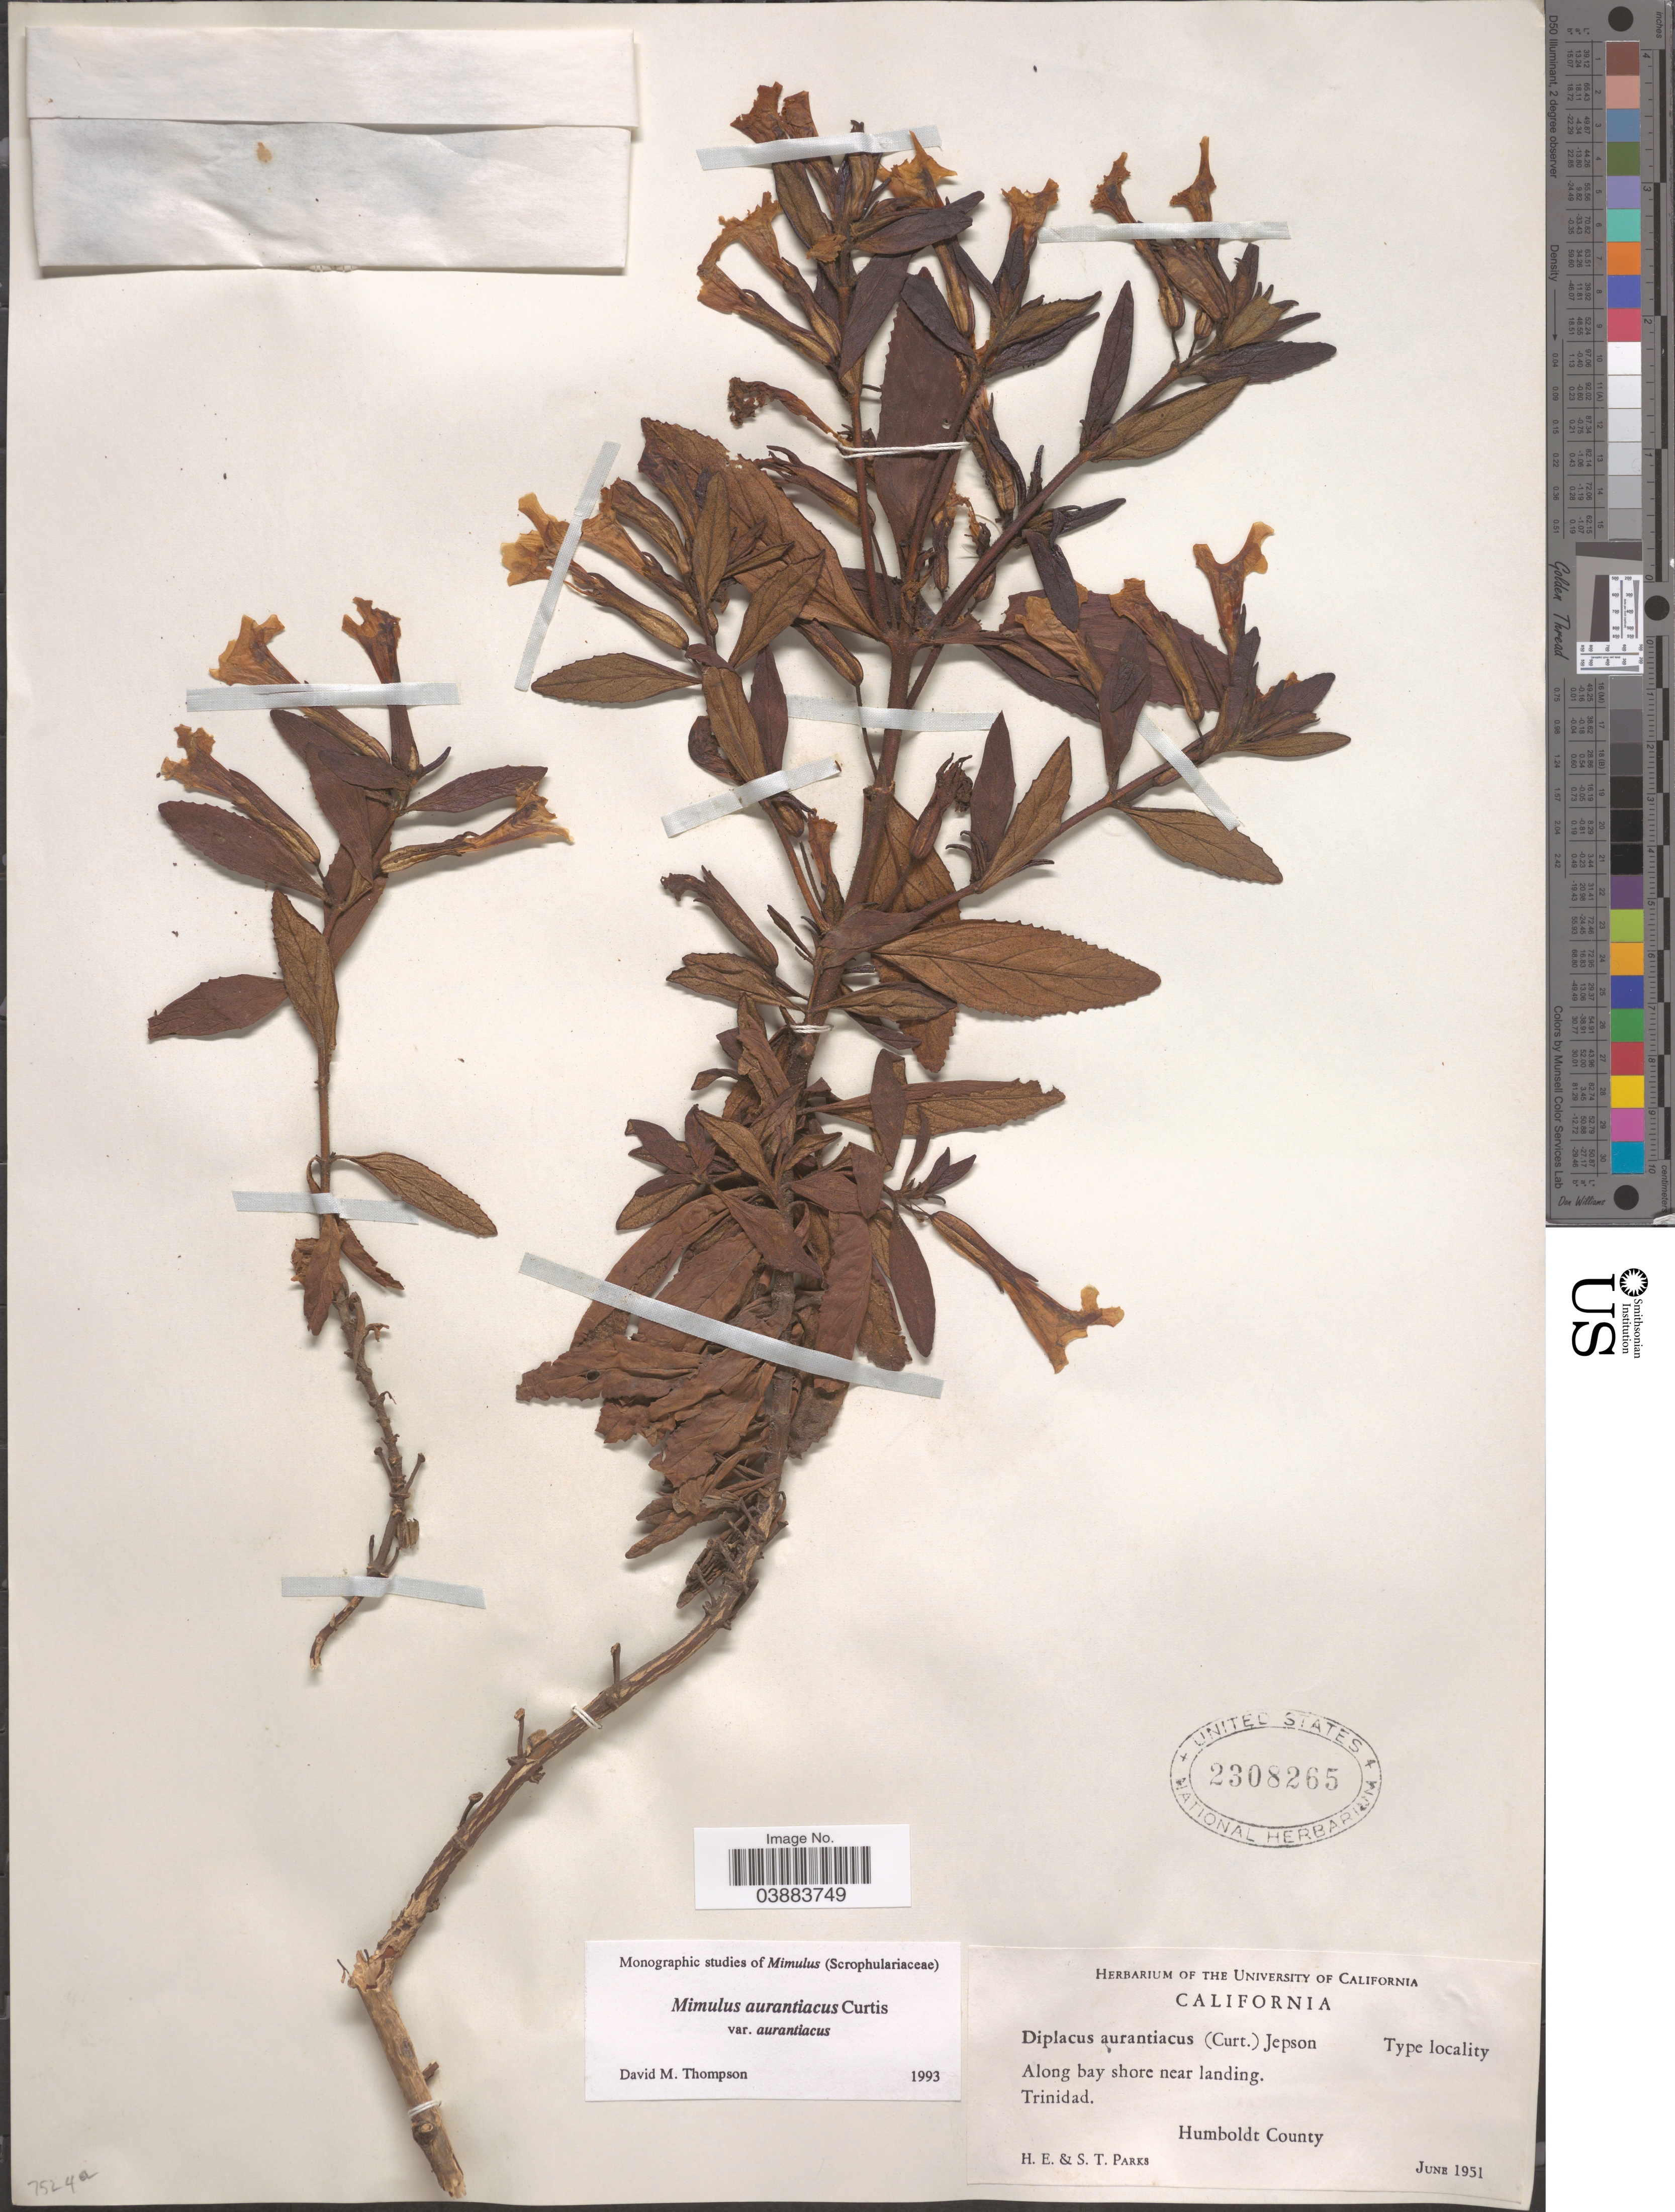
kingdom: Plantae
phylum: Tracheophyta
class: Magnoliopsida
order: Lamiales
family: Phrymaceae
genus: Diplacus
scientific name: Diplacus aurantiacus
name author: (Curtis) Jeps.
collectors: H. E. Parks & S. Parks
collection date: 1951-06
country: United States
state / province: California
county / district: Humboldt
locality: Along bay shore near landing, Trinidad. Humboldt County.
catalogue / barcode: US 2308265